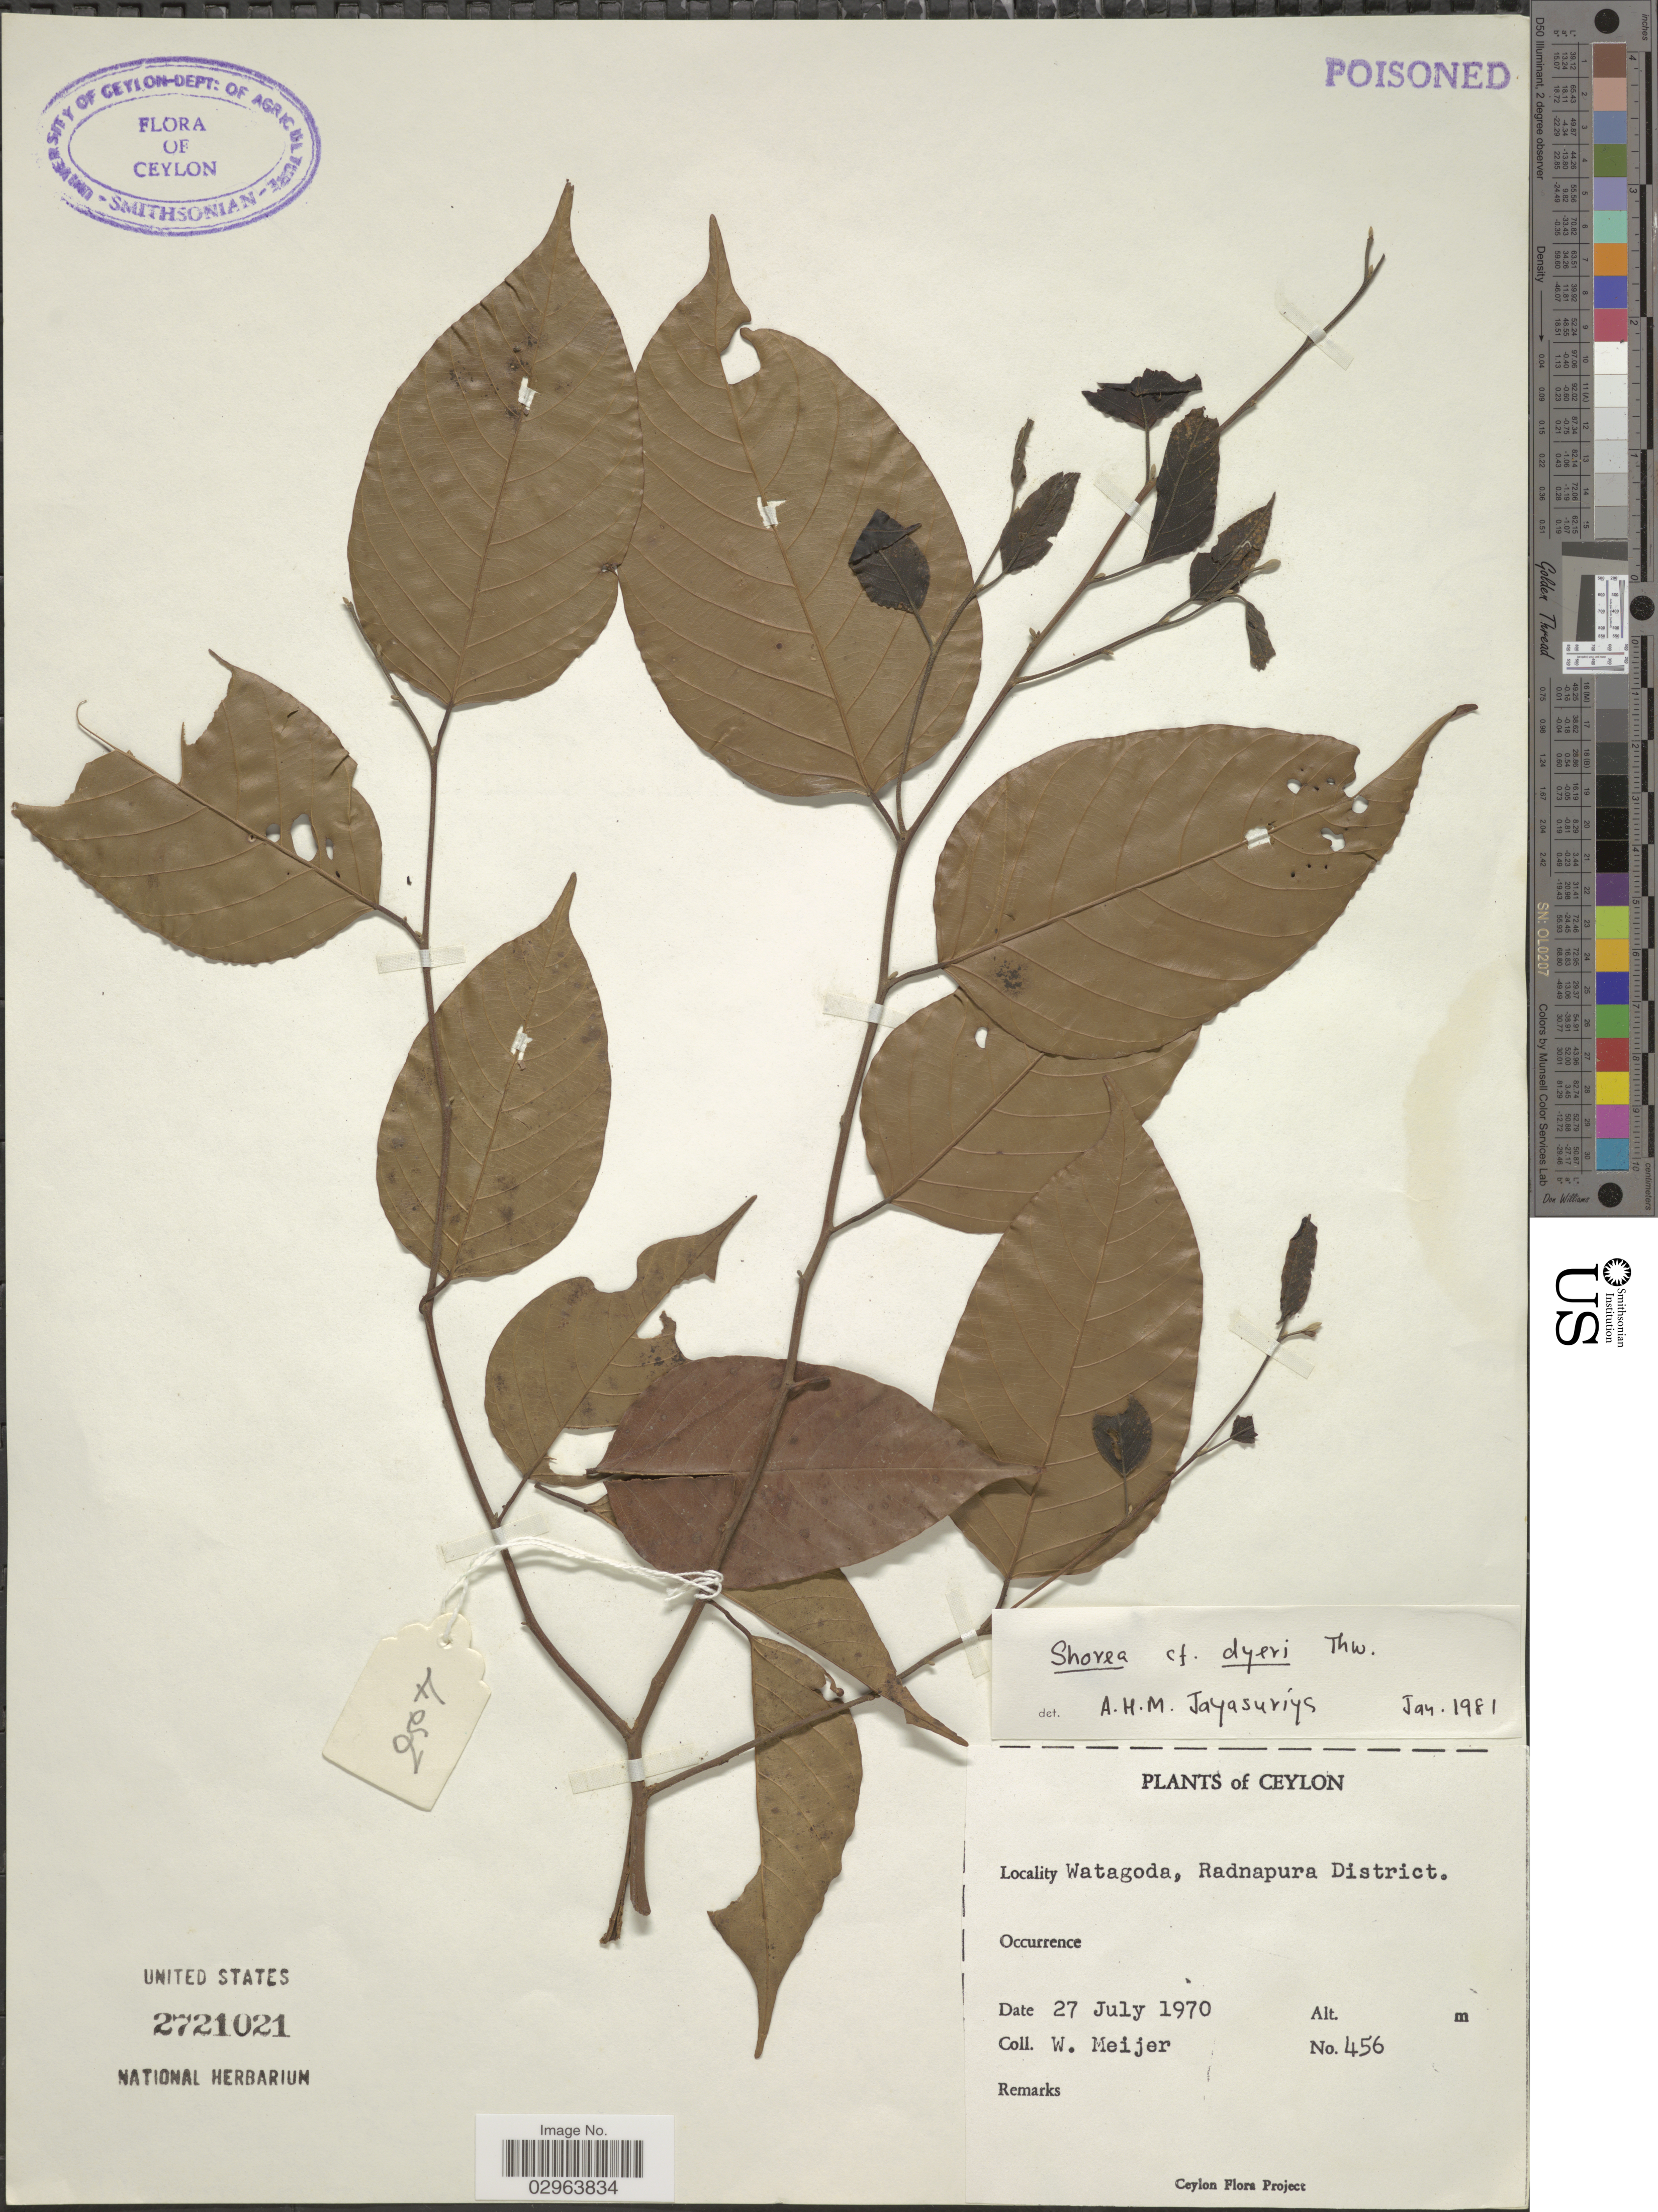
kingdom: Plantae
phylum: Tracheophyta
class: Magnoliopsida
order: Malvales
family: Dipterocarpaceae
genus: Shorea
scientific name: Shorea dyeri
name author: Thwaites ex Trimen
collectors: W. Meijer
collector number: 456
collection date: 1970-07-27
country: Sri Lanka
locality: Ceylon, Watagoda, Radnapura District.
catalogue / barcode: US 2721021